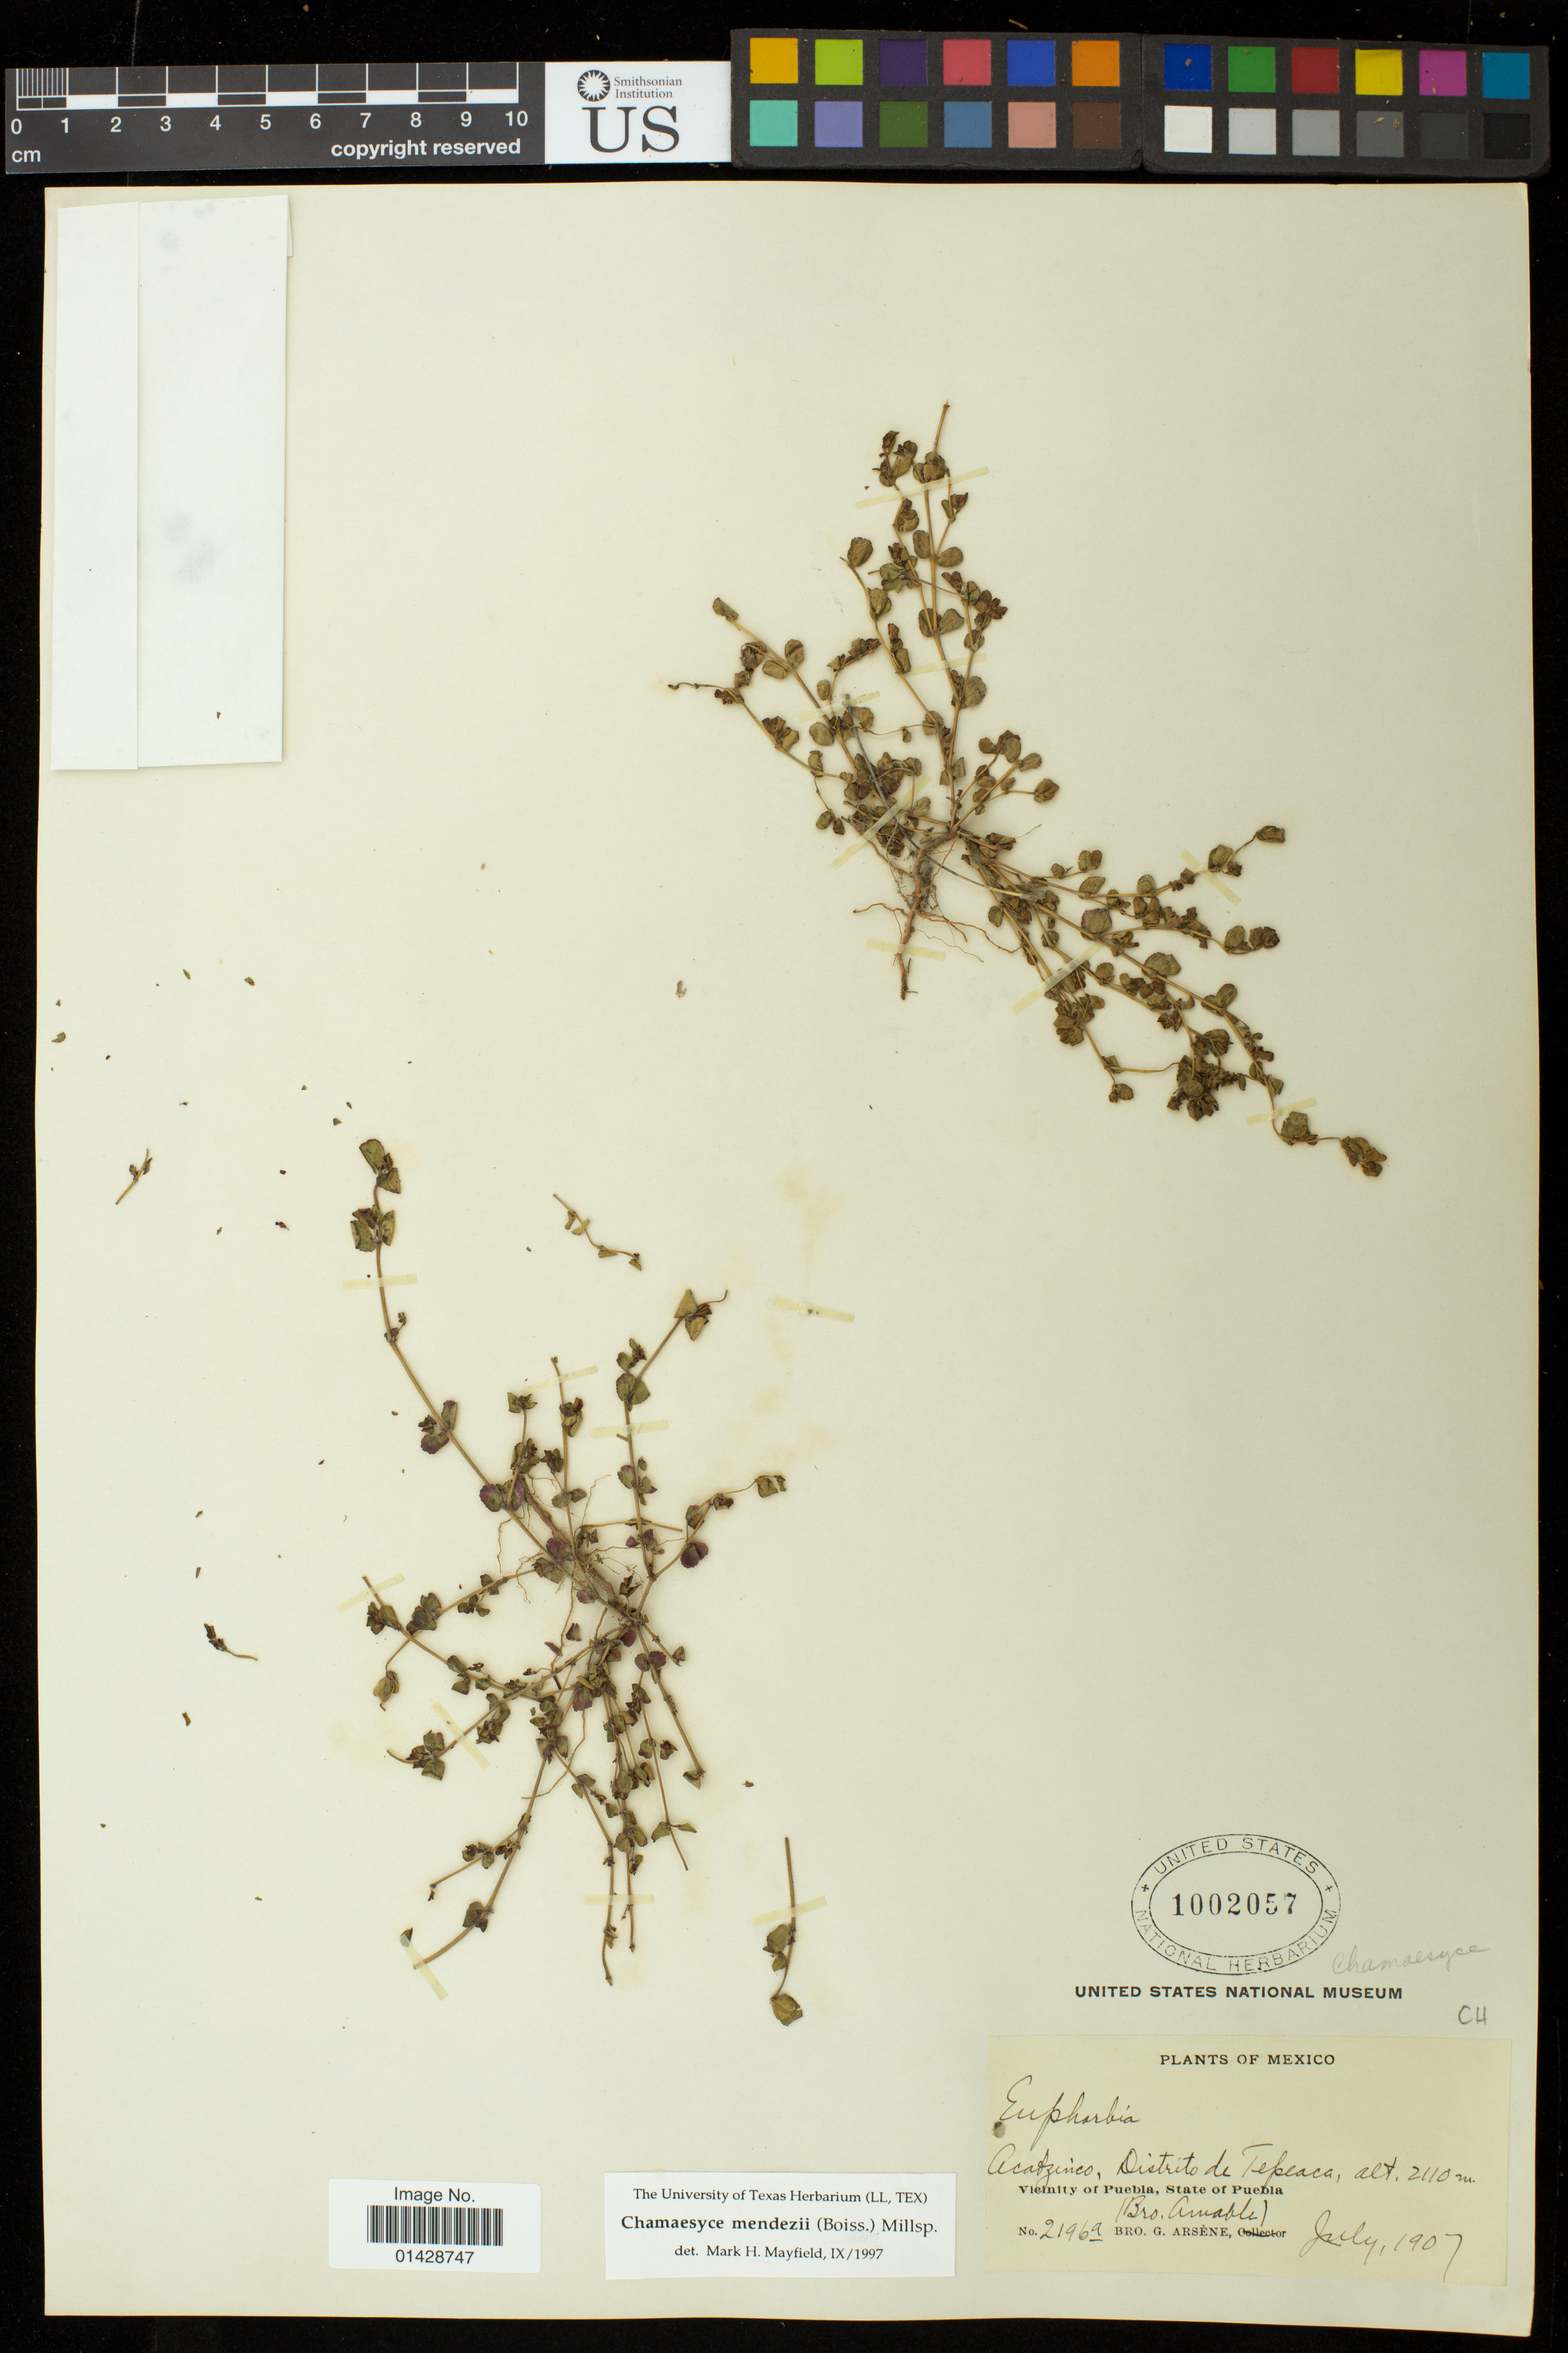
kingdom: Plantae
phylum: Tracheophyta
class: Magnoliopsida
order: Malpighiales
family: Euphorbiaceae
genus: Euphorbia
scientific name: Euphorbia mendezii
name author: Boiss.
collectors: B. Amable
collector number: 2196a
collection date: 1907-07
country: Mexico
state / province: Puebla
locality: Acatzinco, Distrito de Tepeaca; Vicinity of Puebla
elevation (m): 2110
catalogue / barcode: US 1002057